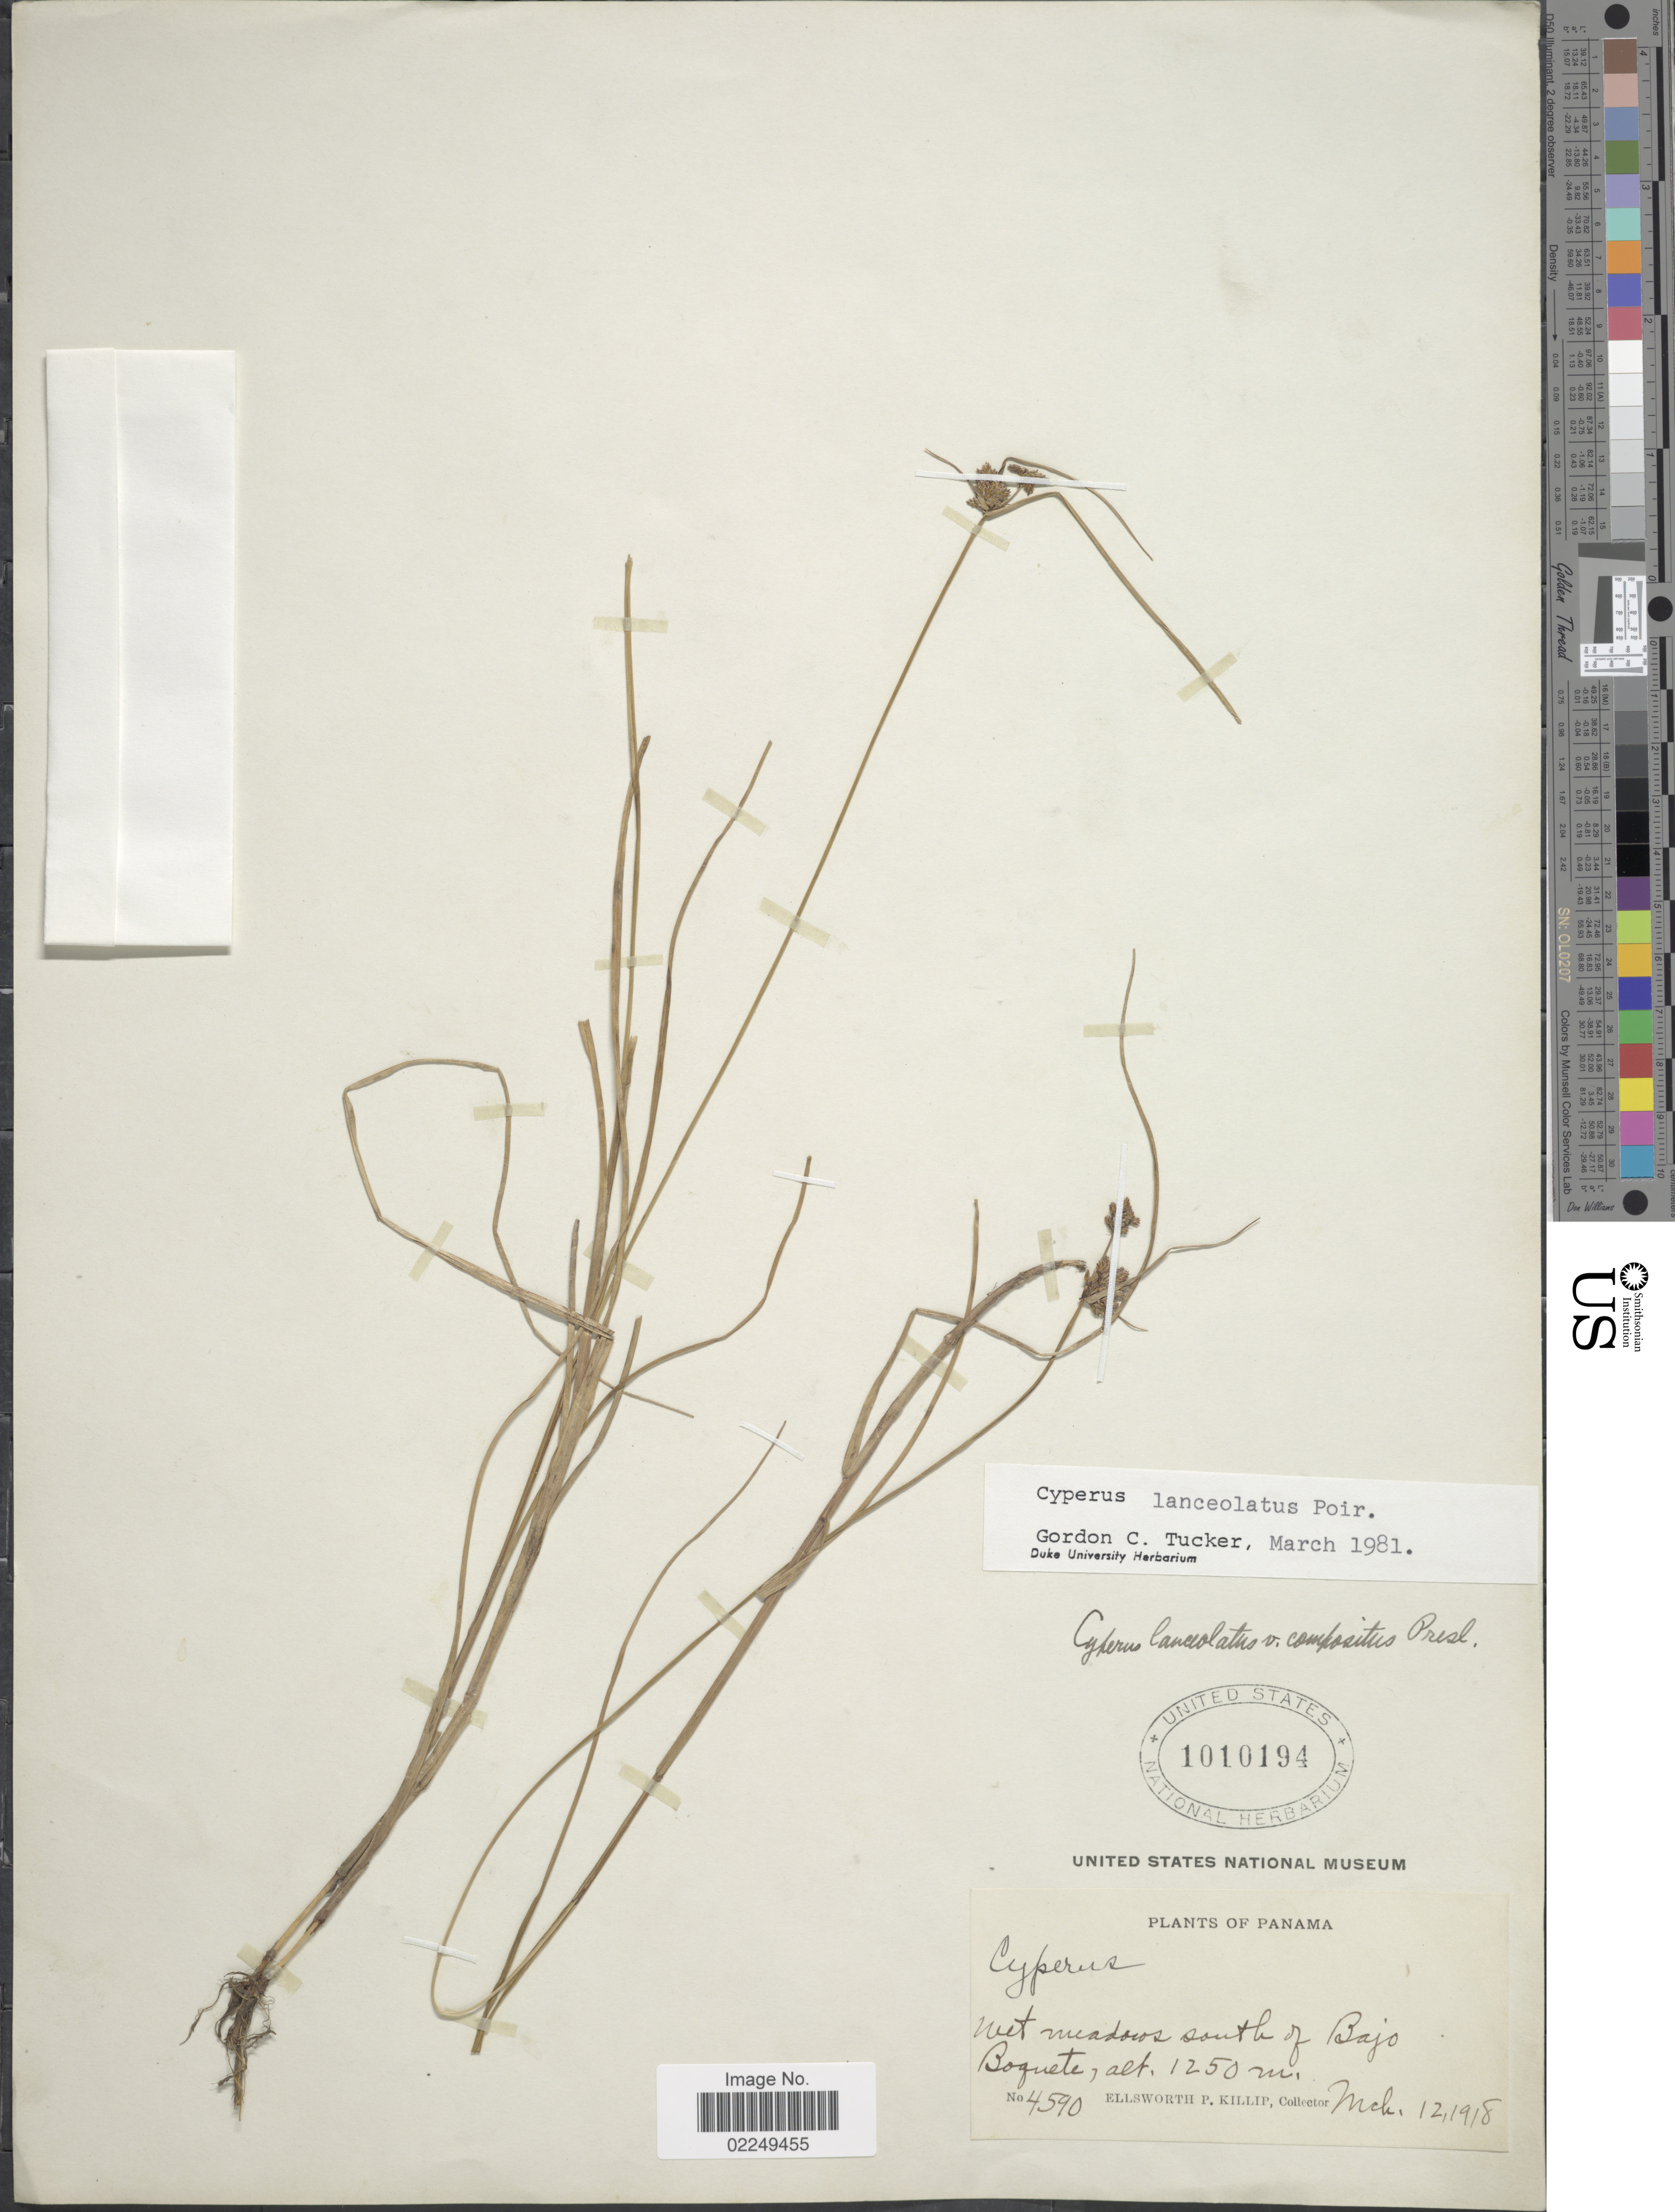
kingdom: Plantae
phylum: Tracheophyta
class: Liliopsida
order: Poales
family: Cyperaceae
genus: Cyperus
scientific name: Cyperus lanceolatus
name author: Poir.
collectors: E. P. Killip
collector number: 4590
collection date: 1918-03-12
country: Panama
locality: Wet meadows south of Bajo Boguete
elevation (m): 1250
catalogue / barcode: US 1010194